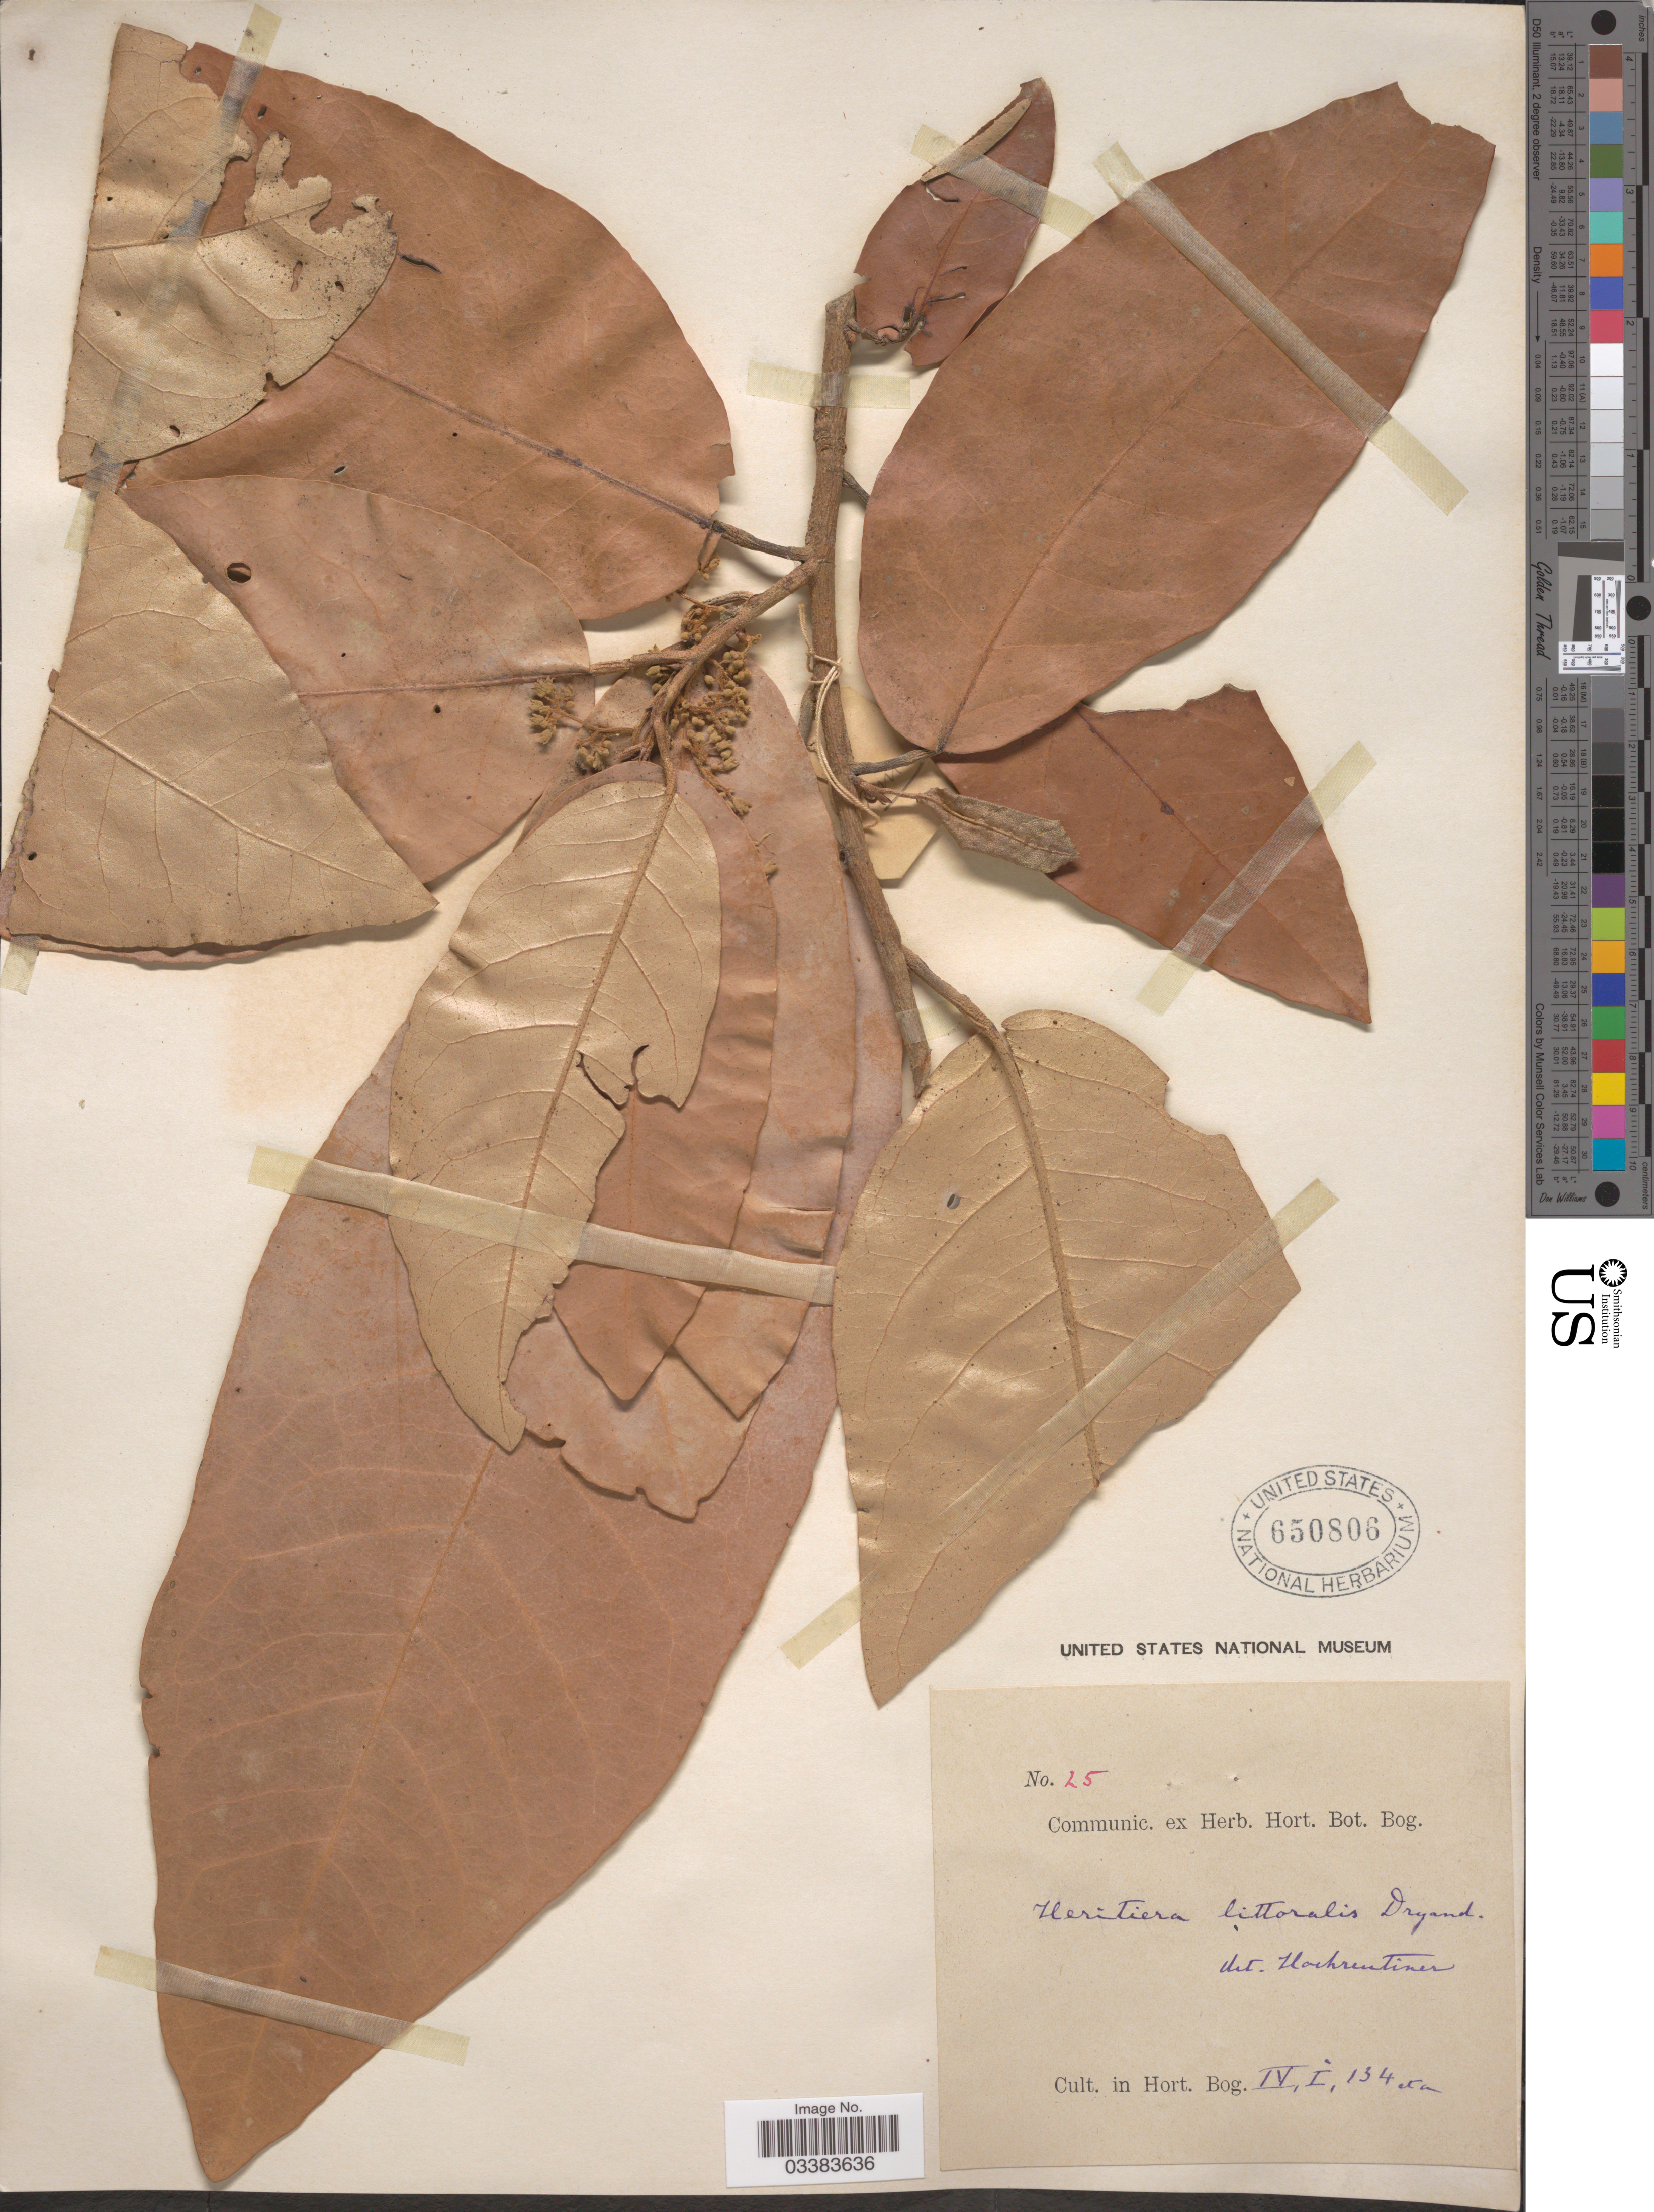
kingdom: Plantae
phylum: Tracheophyta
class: Magnoliopsida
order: Malvales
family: Malvaceae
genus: Heritiera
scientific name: Heritiera littoralis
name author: Aiton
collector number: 25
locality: Cult. in Hort. Bog. IV, I, 134 et a.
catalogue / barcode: US 650806